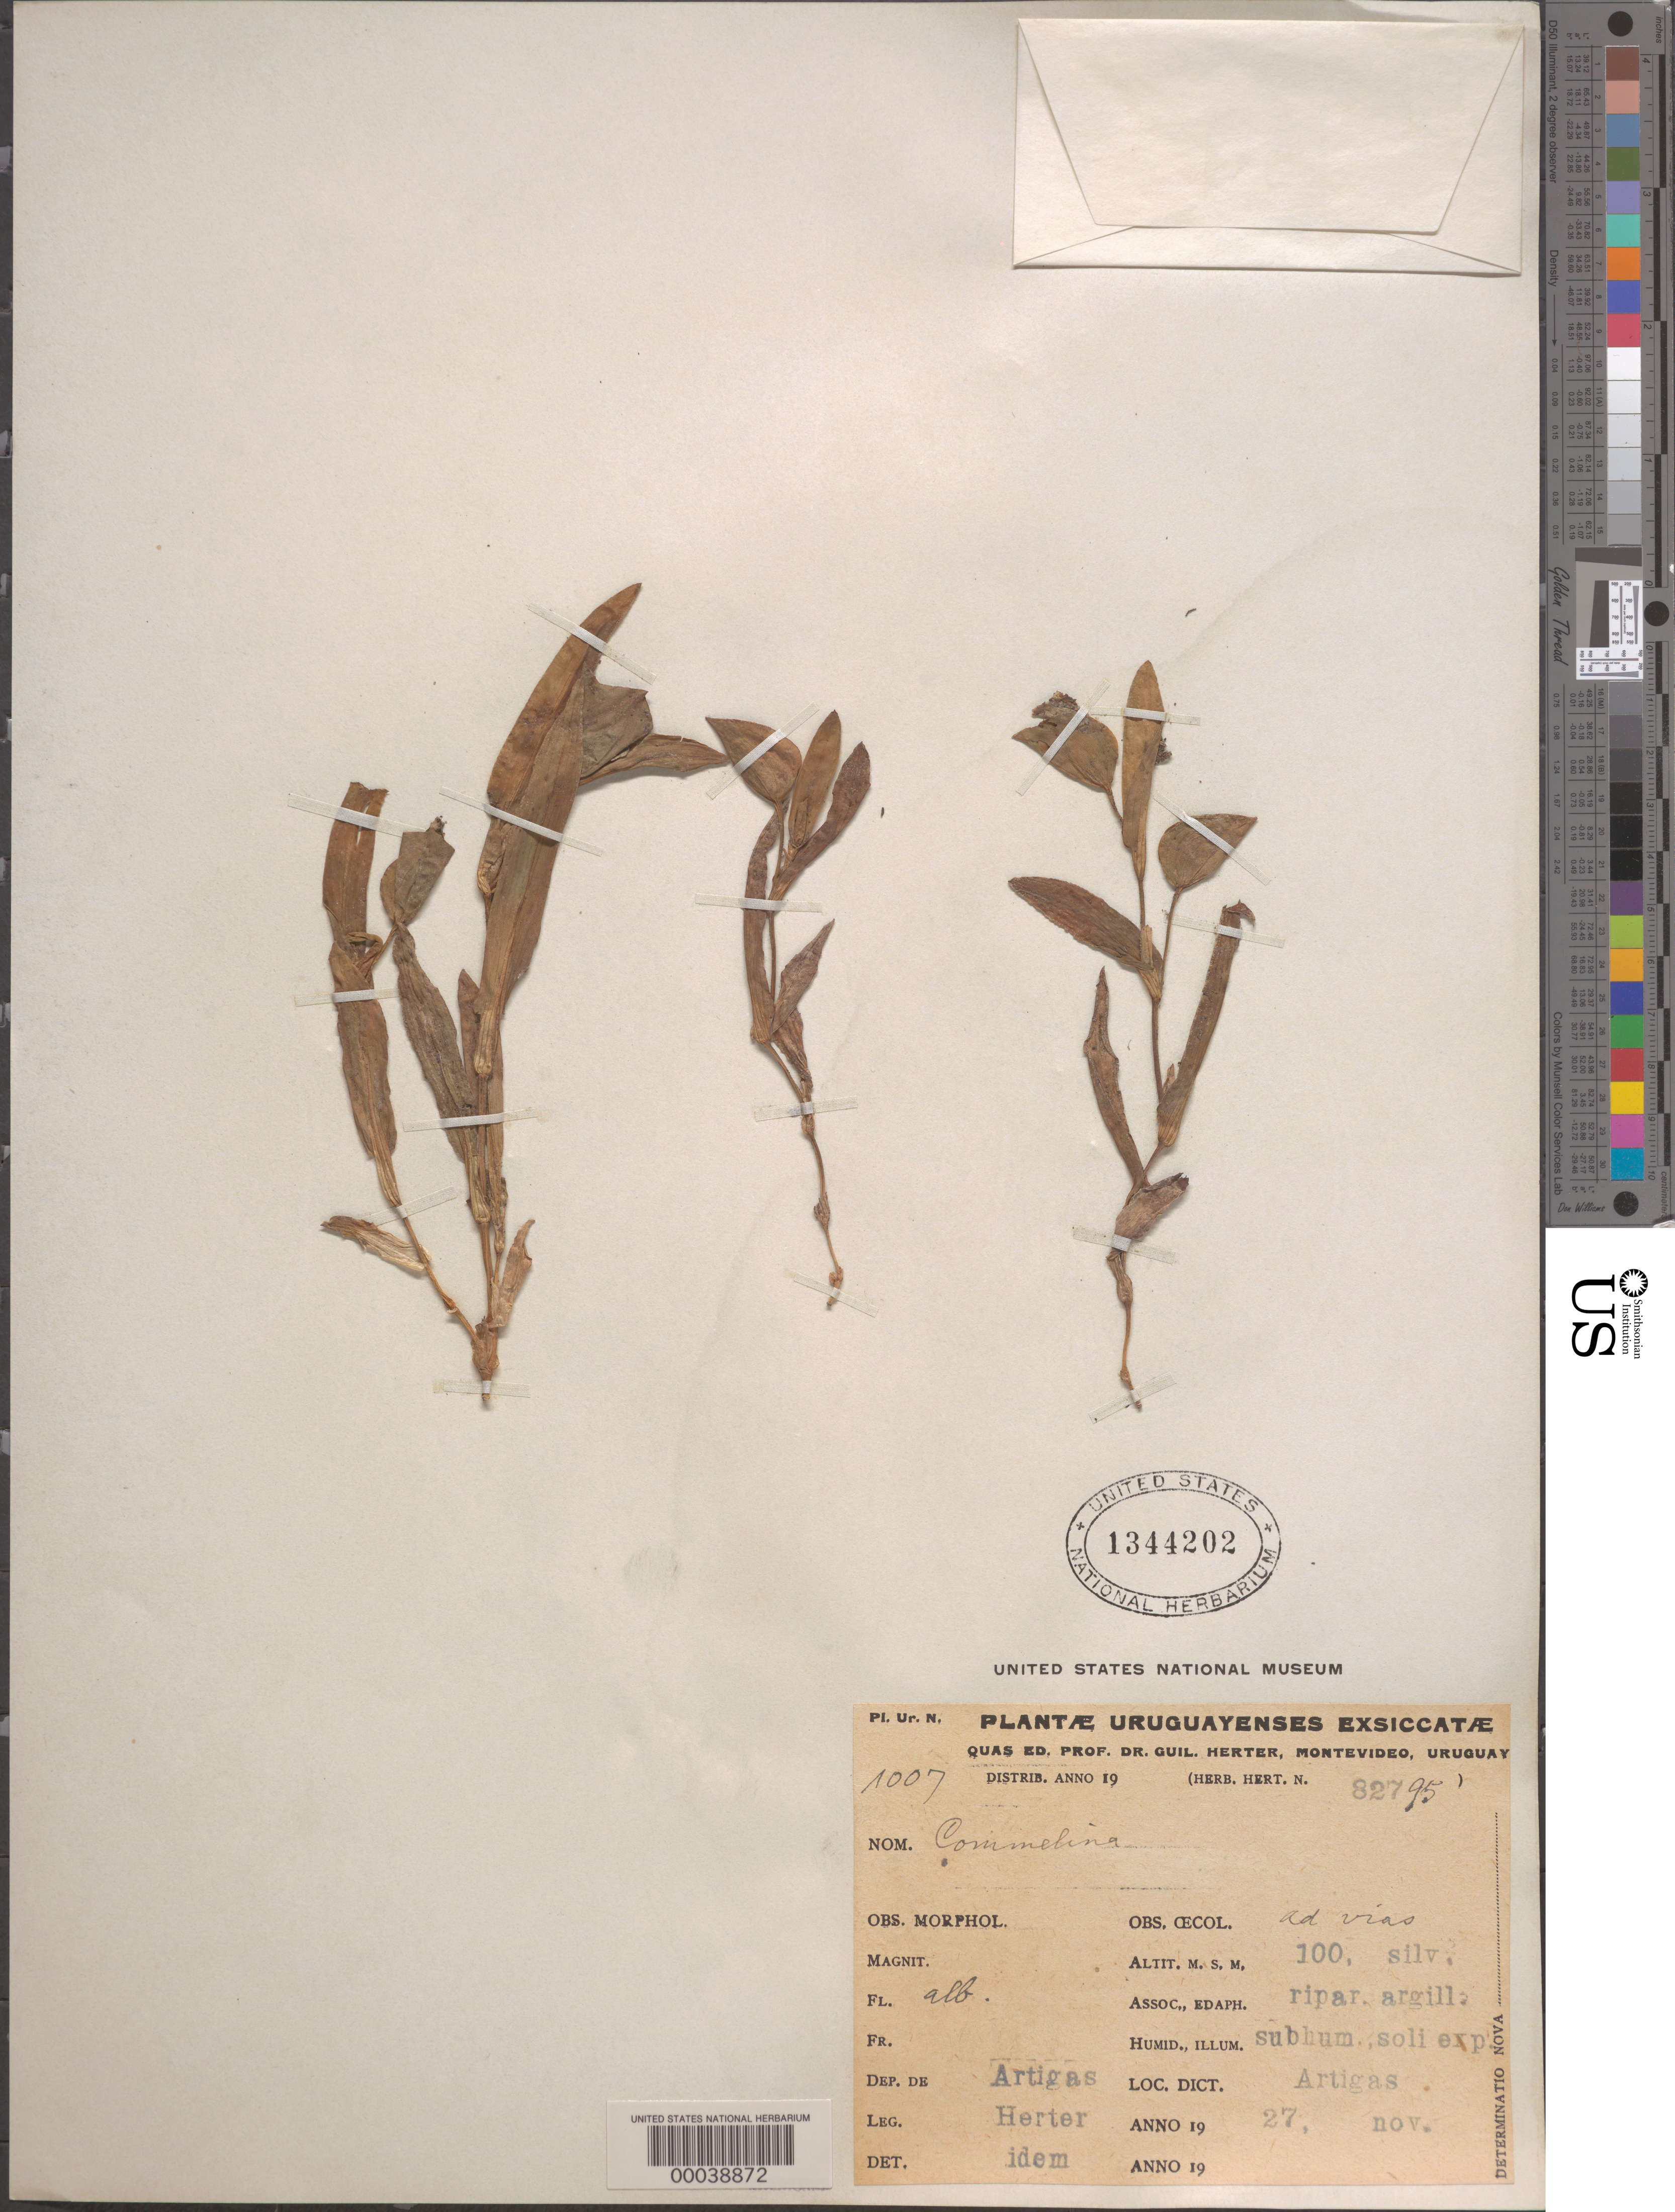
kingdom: Plantae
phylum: Tracheophyta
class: Liliopsida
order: Commelinales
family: Commelinaceae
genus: Commelina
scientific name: Commelina platyphylla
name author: Klotzsch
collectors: W. G. Herter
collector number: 1007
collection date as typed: Nov 1927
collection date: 1927-11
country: Uruguay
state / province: Artigas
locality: Artigas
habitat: Subhumid area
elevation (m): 100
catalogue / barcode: US 1344202